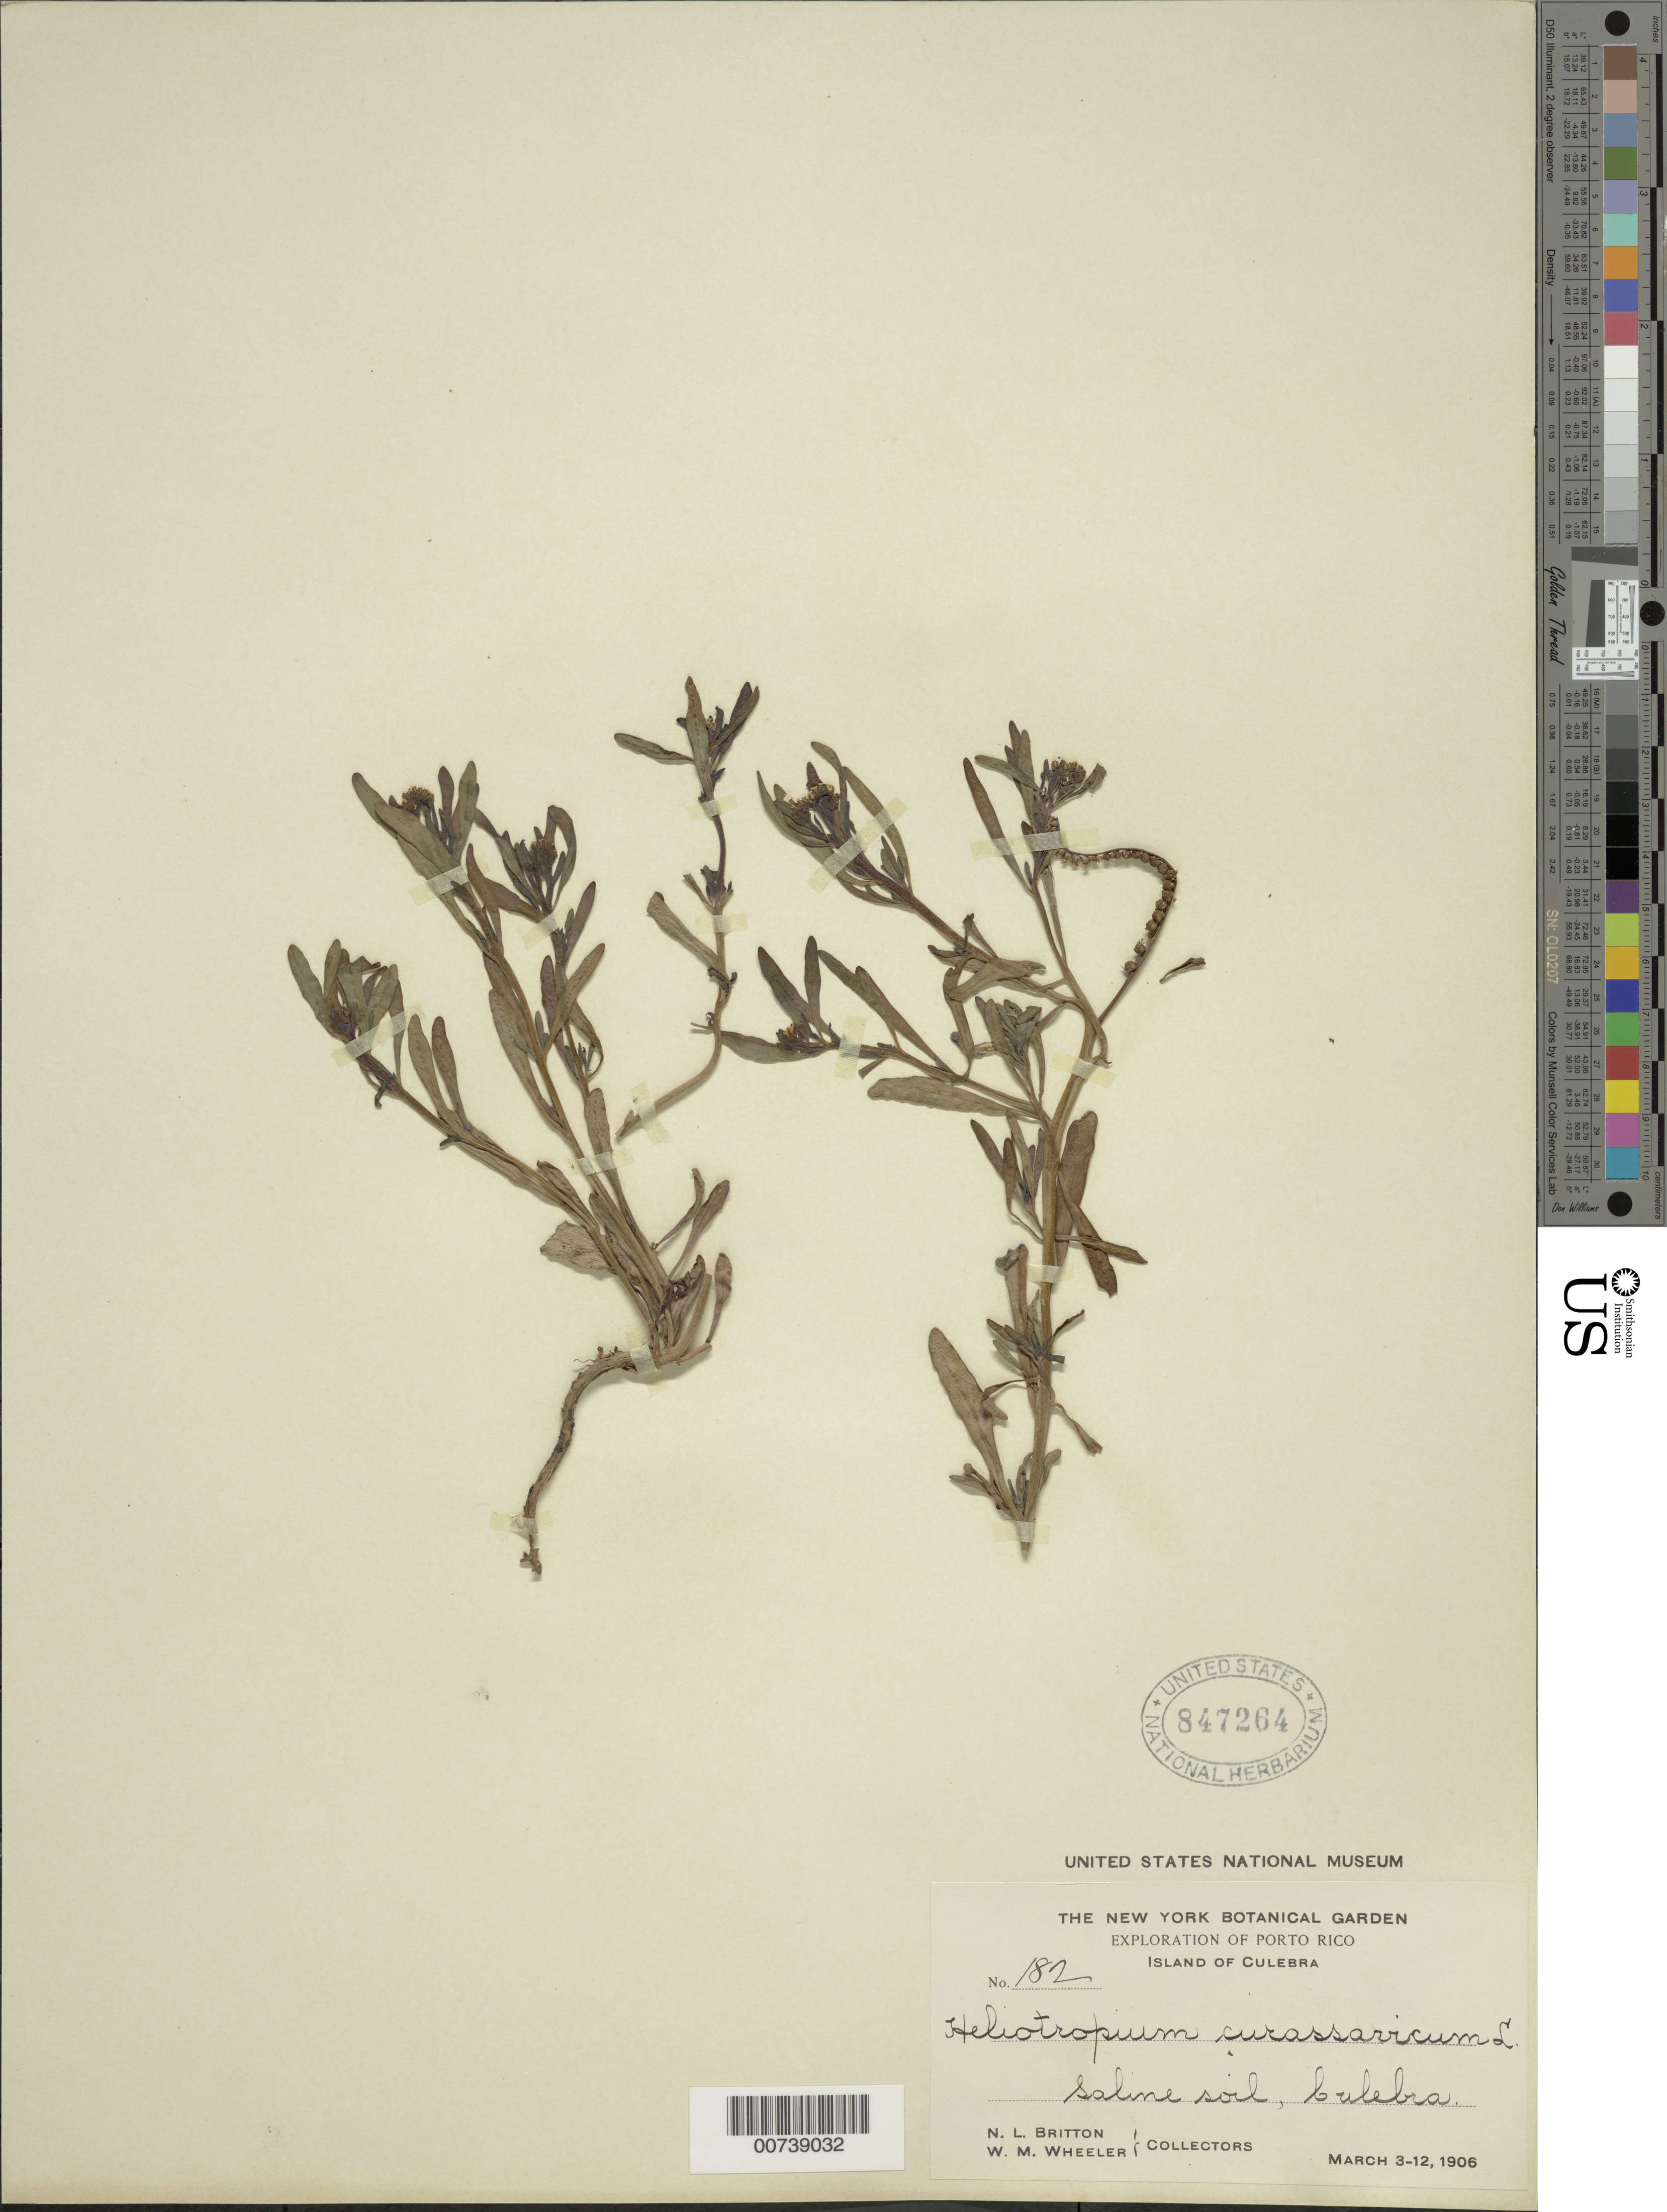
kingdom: Plantae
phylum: Tracheophyta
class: Magnoliopsida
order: Boraginales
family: Heliotropiaceae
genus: Heliotropium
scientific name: Heliotropium curassavicum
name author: L.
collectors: N. Britton & W. Wheeler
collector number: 182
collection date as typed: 03 Mar 1906 to 12 Mar 1906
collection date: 1906-03-03/1906-03-12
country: Puerto Rico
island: Culebra I.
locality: Culebra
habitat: Saline soil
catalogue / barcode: US 847264